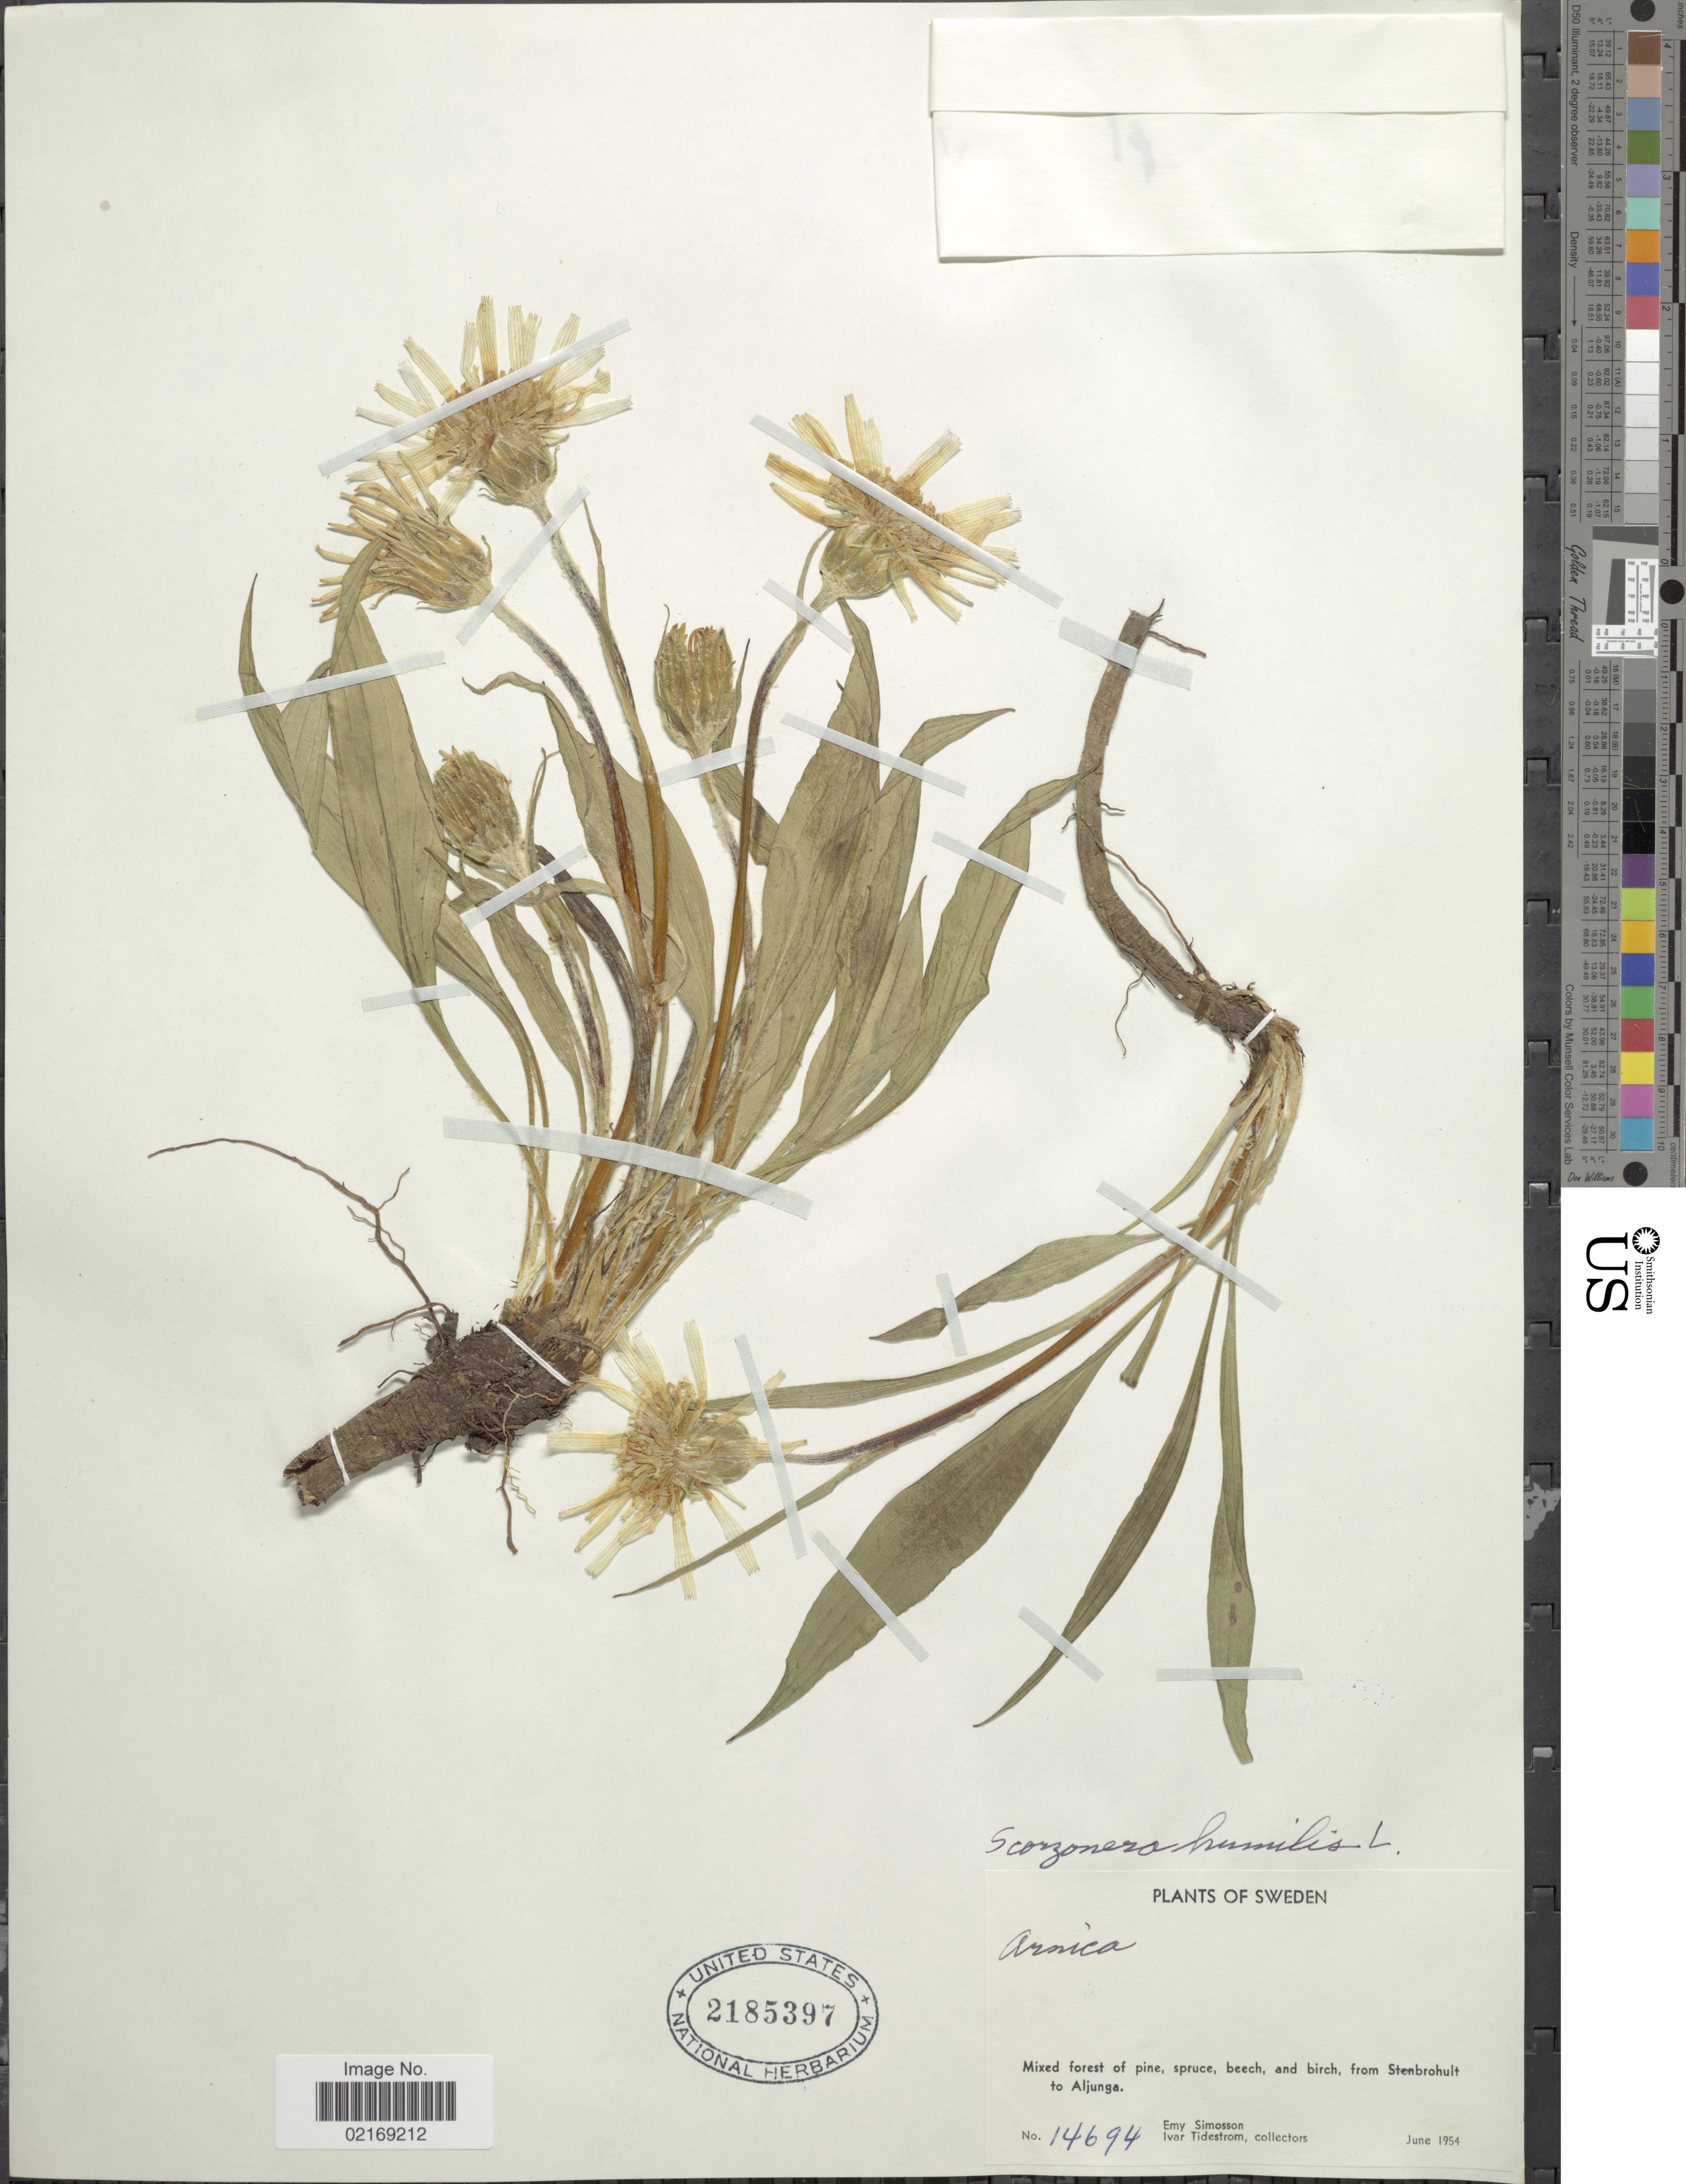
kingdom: Plantae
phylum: Tracheophyta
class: Magnoliopsida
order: Asterales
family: Asteraceae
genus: Scorzonera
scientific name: Scorzonera humilis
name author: L.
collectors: E. Simosson & I. F. Tidestrom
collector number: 14694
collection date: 1954-06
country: Sweden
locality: Mixed forest of pine, beech, and birch, from Stenbrohult to Aljunga.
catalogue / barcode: US 2185397